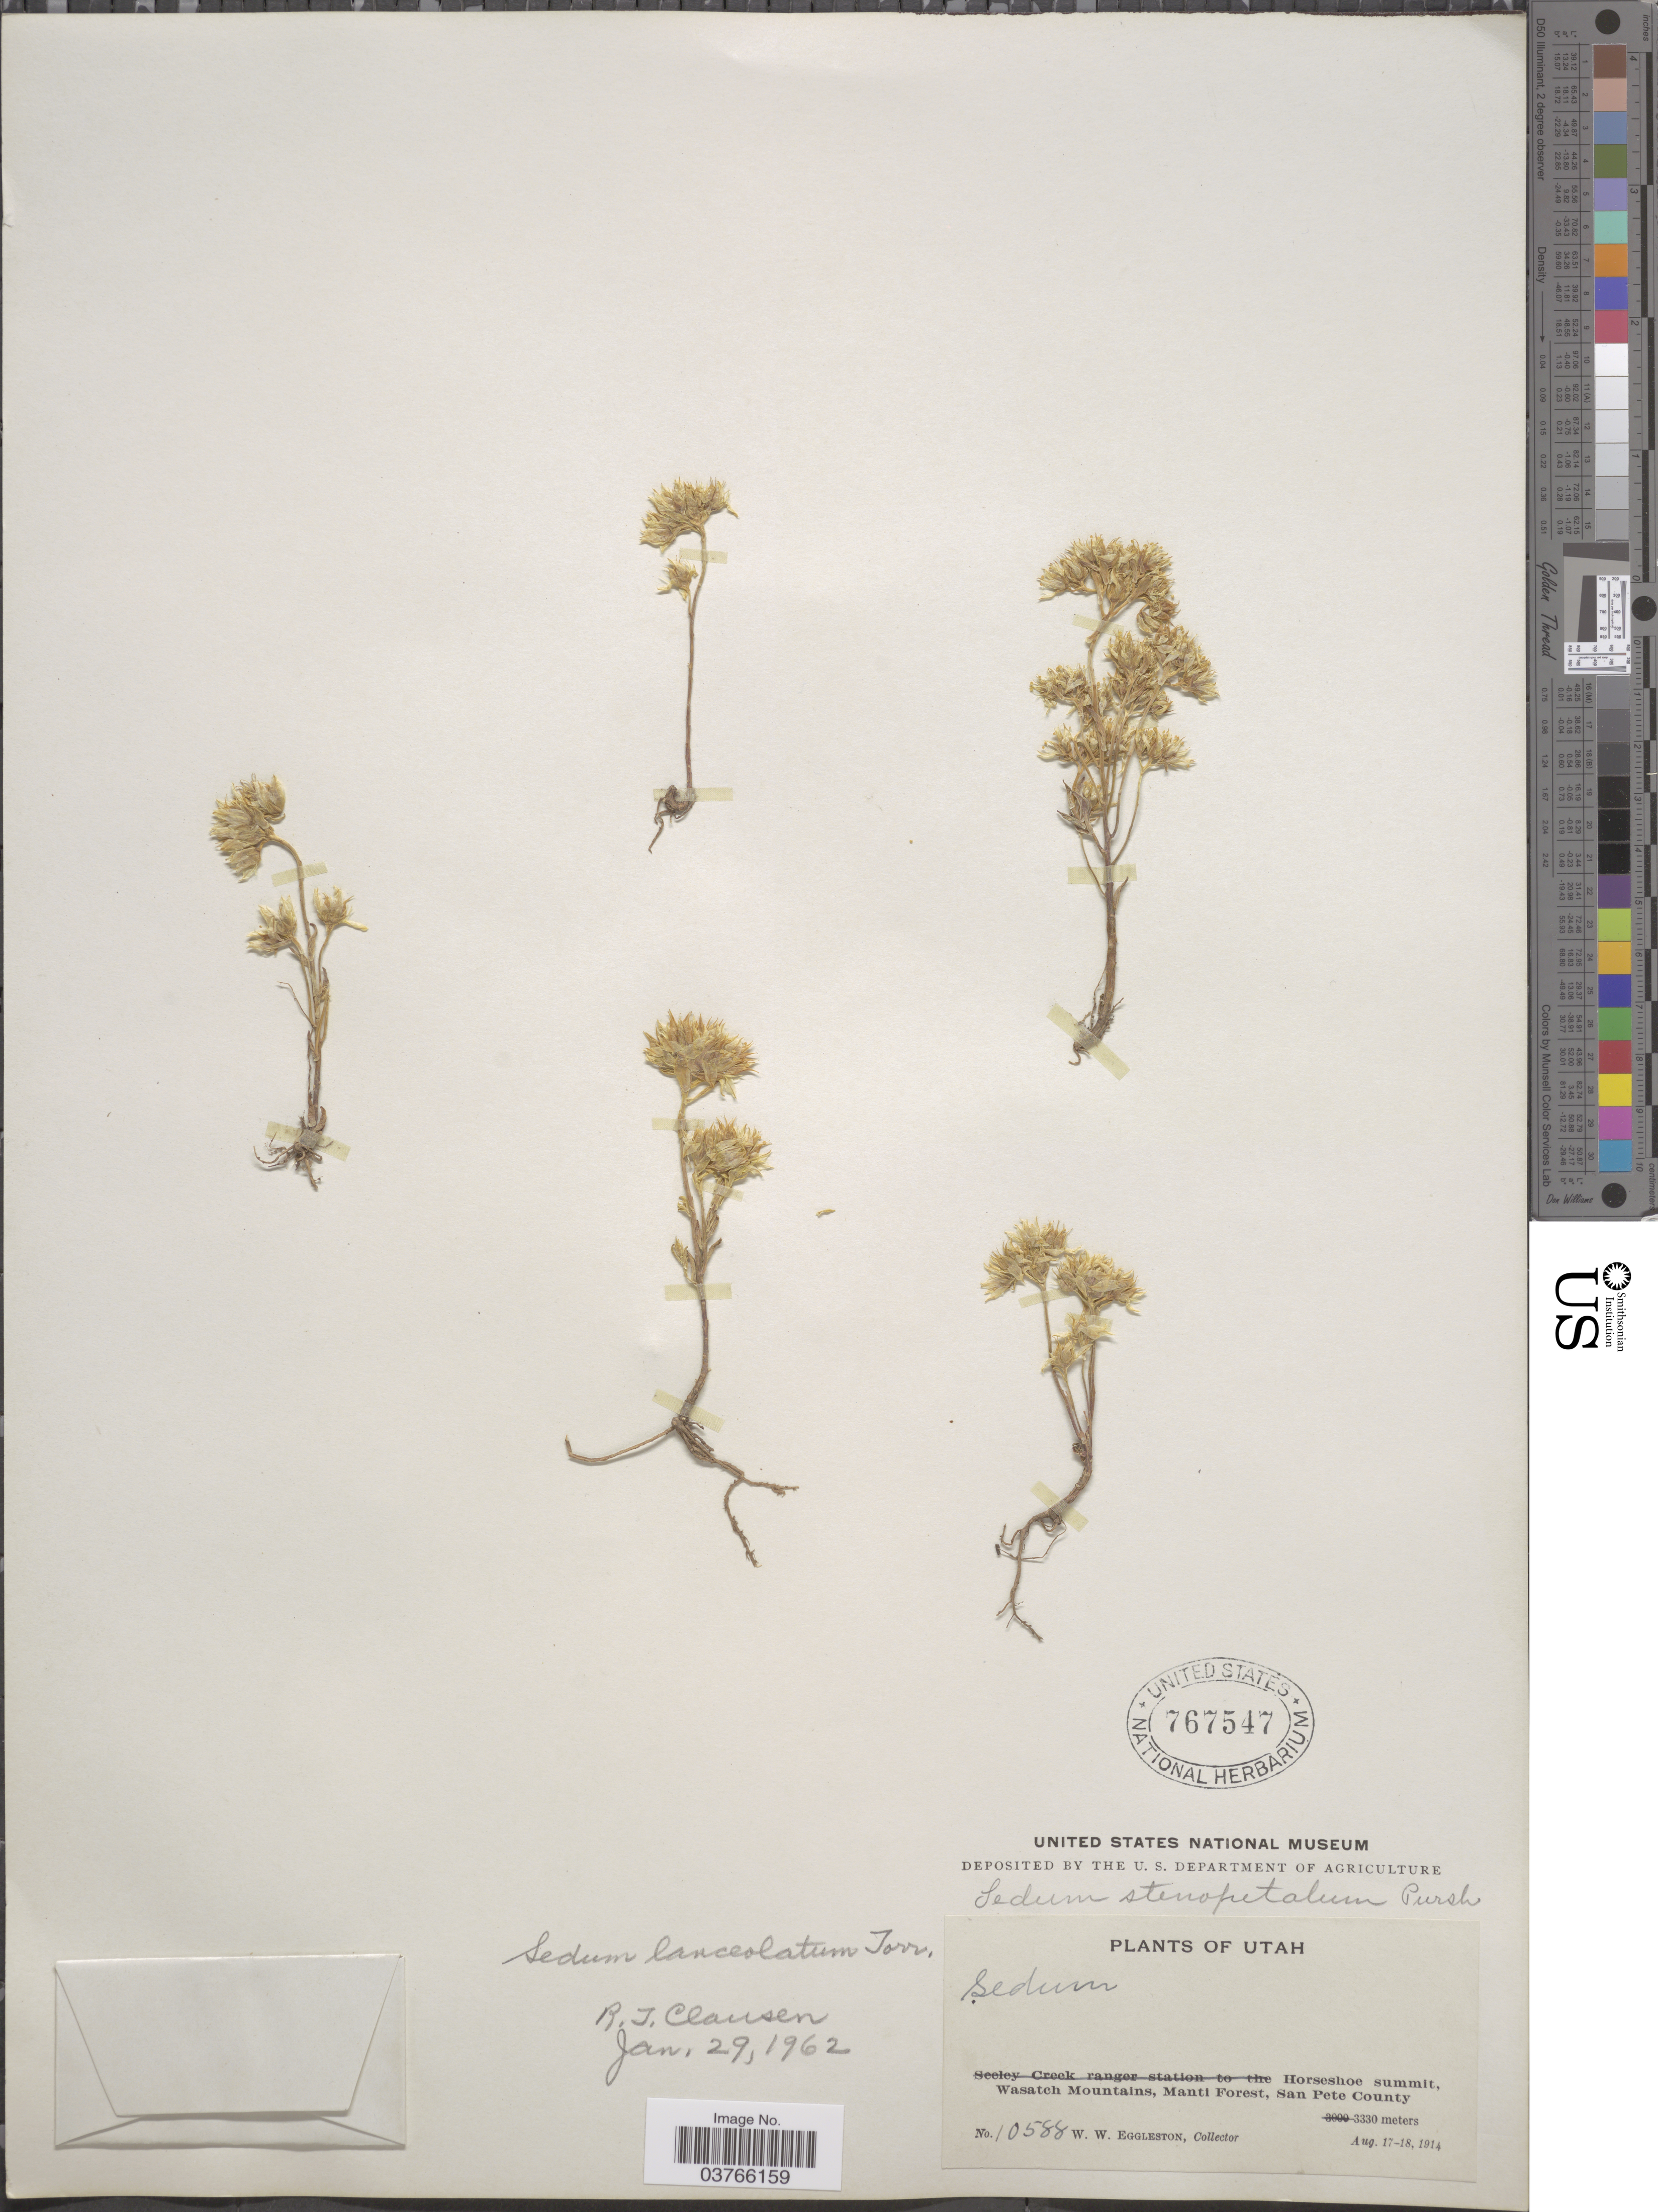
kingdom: Plantae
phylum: Tracheophyta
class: Magnoliopsida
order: Saxifragales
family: Crassulaceae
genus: Sedum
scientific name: Sedum lanceolatum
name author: Torr.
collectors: W. W. Eggleston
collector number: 10588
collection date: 1914-08-17/1914-08-18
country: United States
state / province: Utah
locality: Horseshoe summit, Wasatch Mountains, Manti Forest, San Pete County.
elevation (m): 3330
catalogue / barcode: US 767547